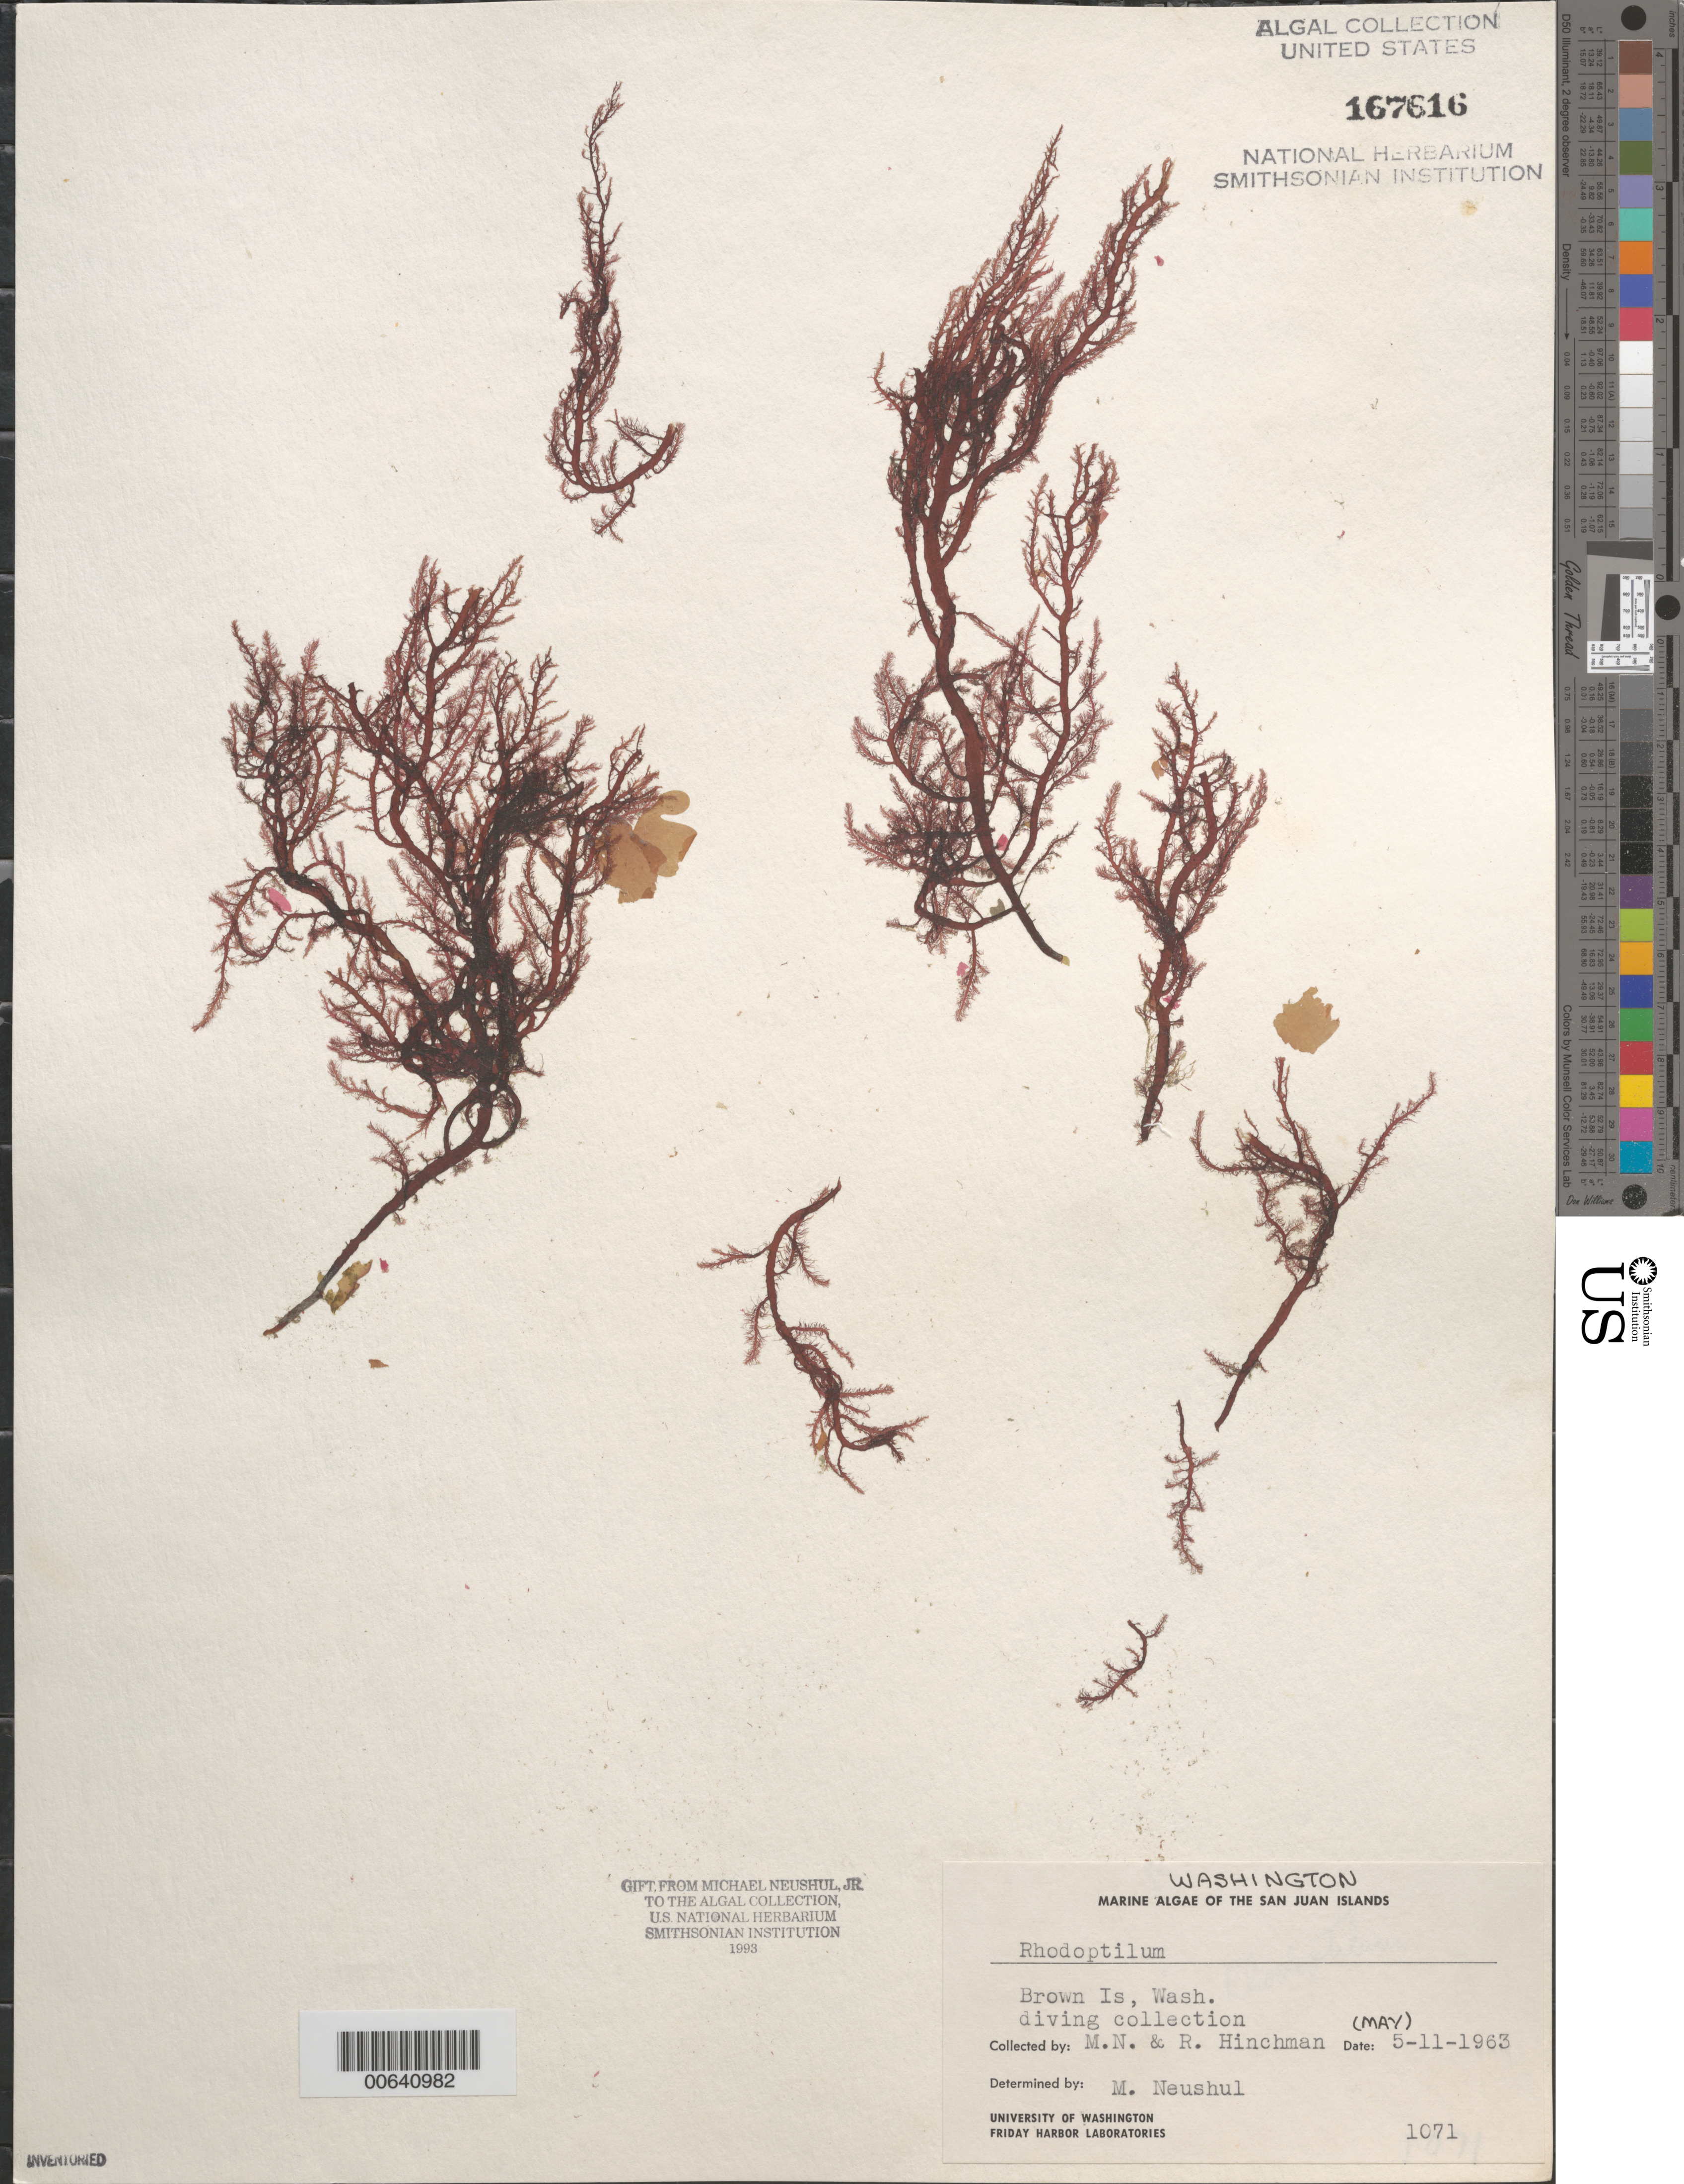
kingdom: Plantae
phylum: Rhodophyta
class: Florideophyceae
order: Ceramiales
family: Dasyaceae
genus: Rhodoptilum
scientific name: Rhodoptilum sp.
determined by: Neushul, M.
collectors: M. Neushul & R. Hinchman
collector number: Neushul 1071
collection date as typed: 11 May 1963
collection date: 1963-05-11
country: United States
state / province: Washington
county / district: San Juan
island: Brown Island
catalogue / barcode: US 167616